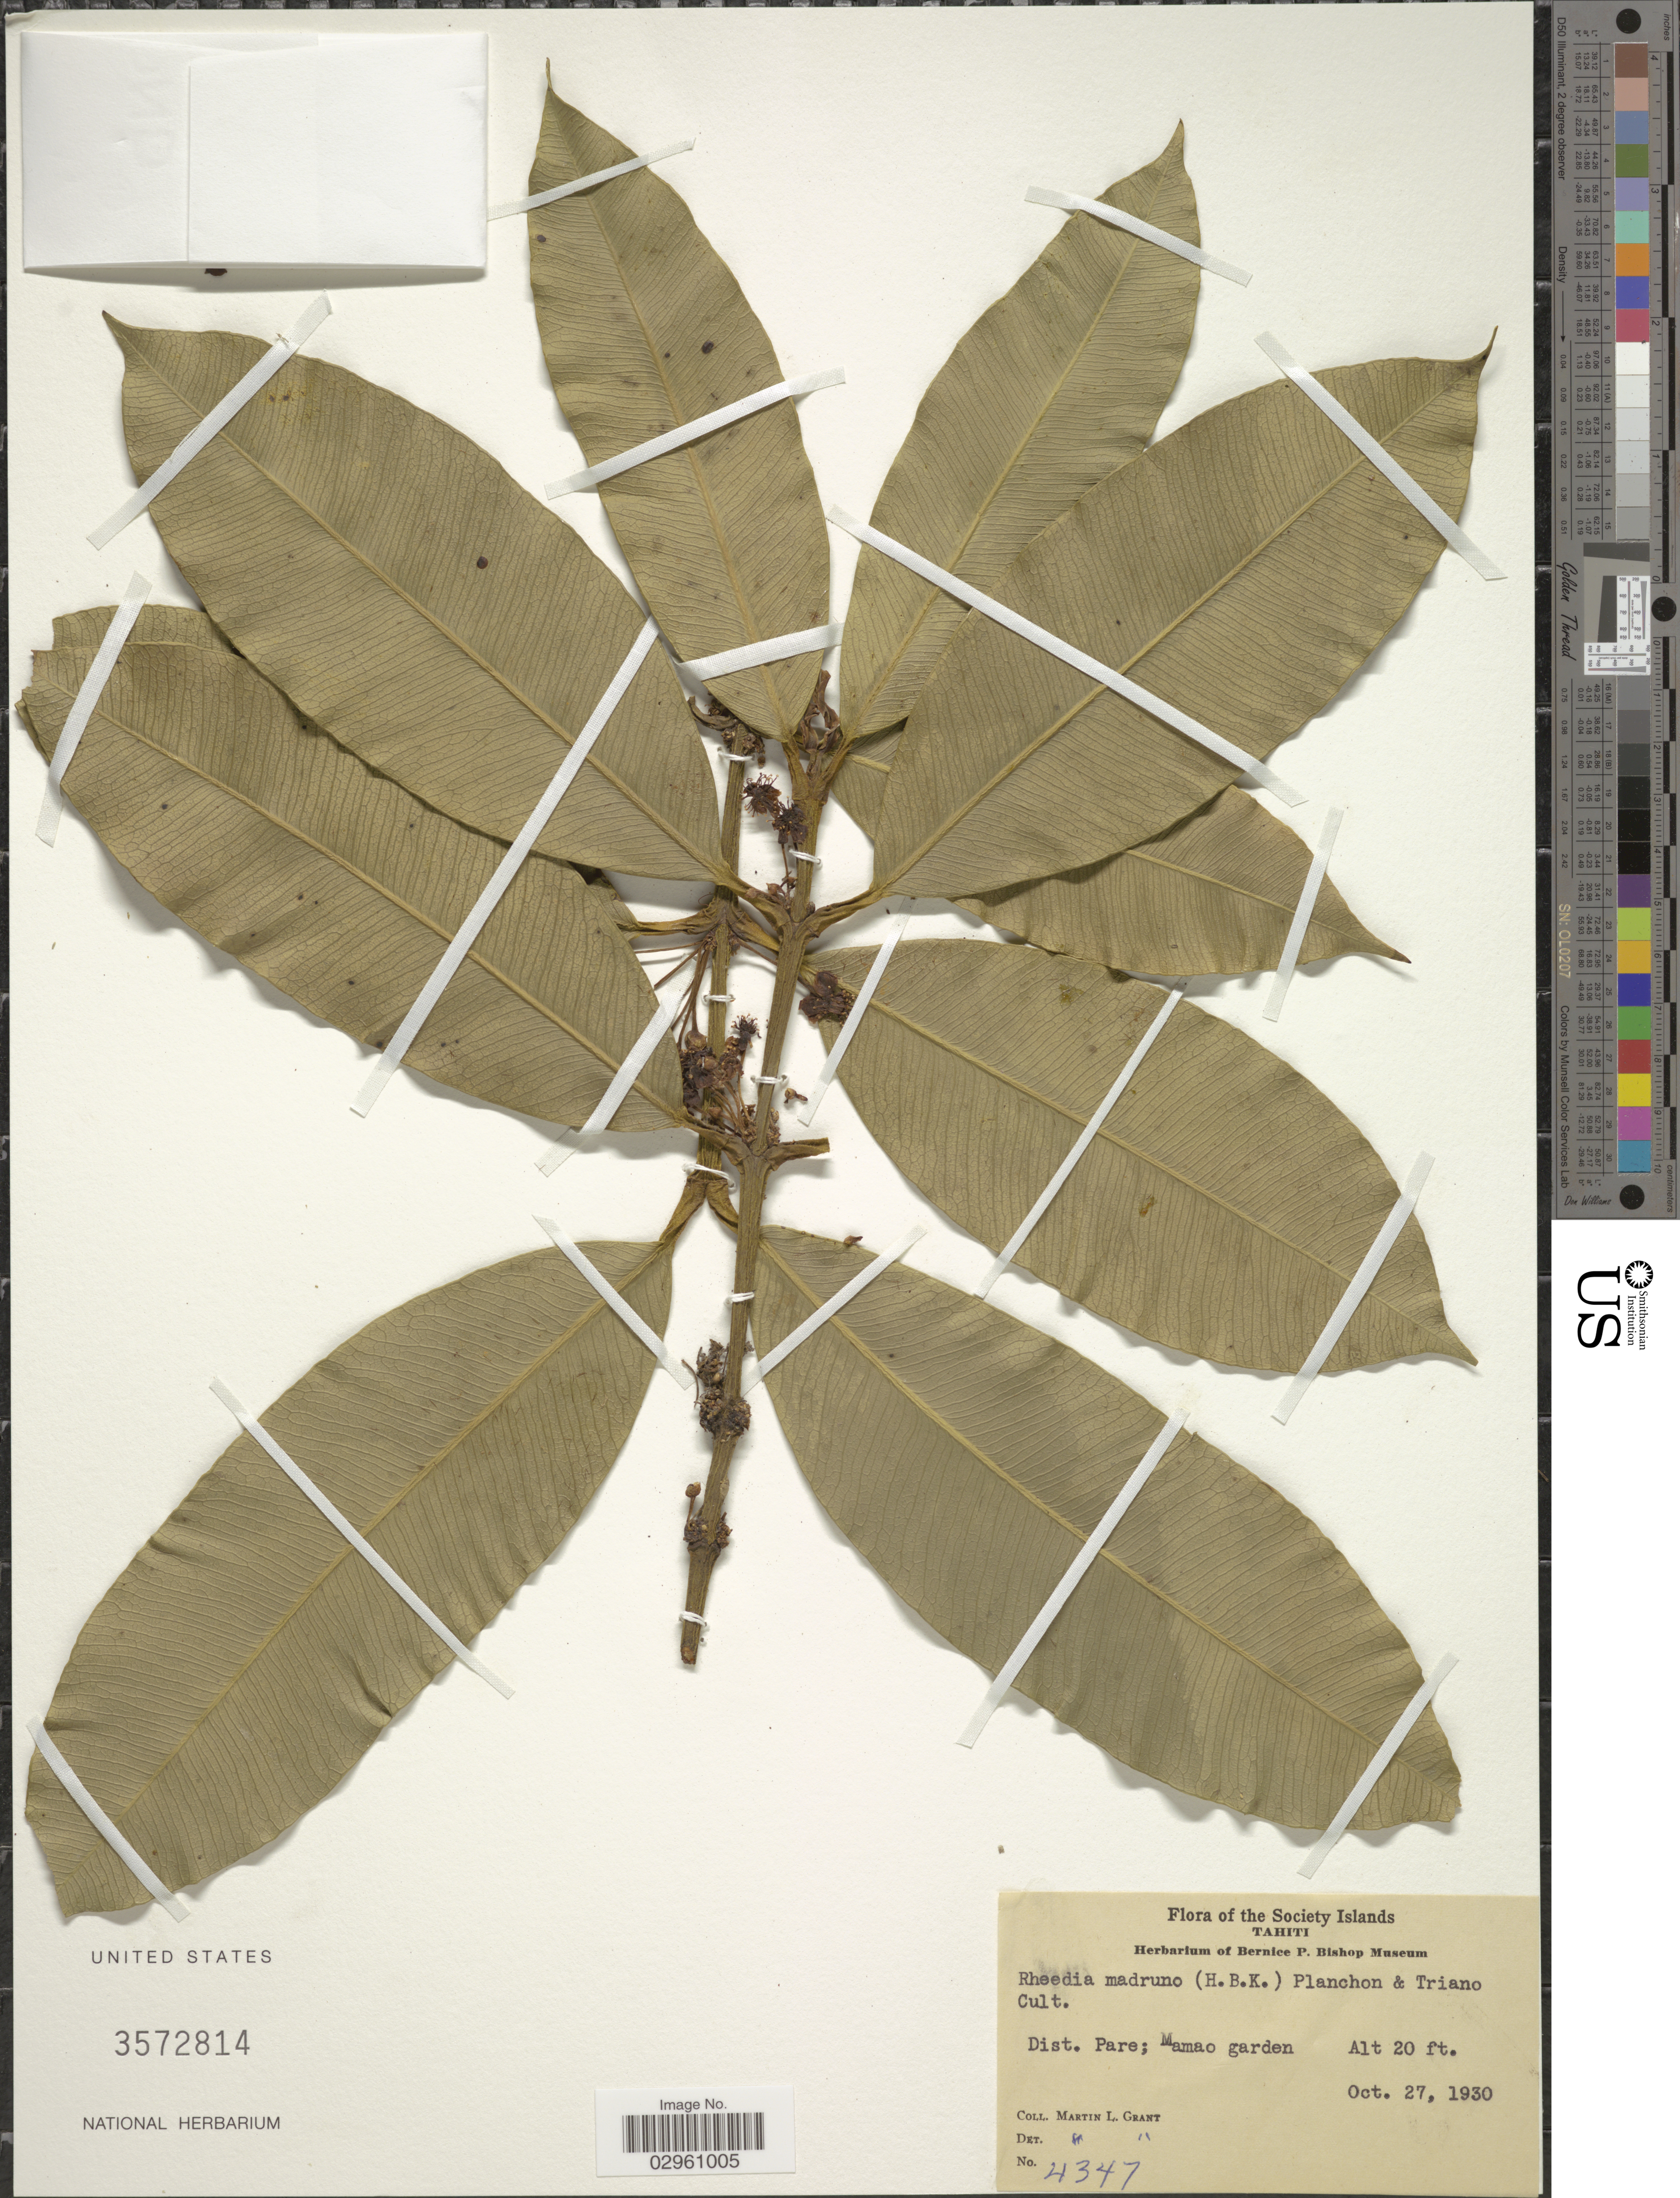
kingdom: Plantae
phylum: Tracheophyta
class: Magnoliopsida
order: Malpighiales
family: Clusiaceae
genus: Garcinia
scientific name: Garcinia madruno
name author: (Kunth) Hammel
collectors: M. L. Grant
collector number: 4347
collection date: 1930-10-27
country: French Polynesia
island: Tahiti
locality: The Society Islands Tahiti. Dist. Pare; Mamao garden.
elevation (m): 6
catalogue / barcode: US 3572814